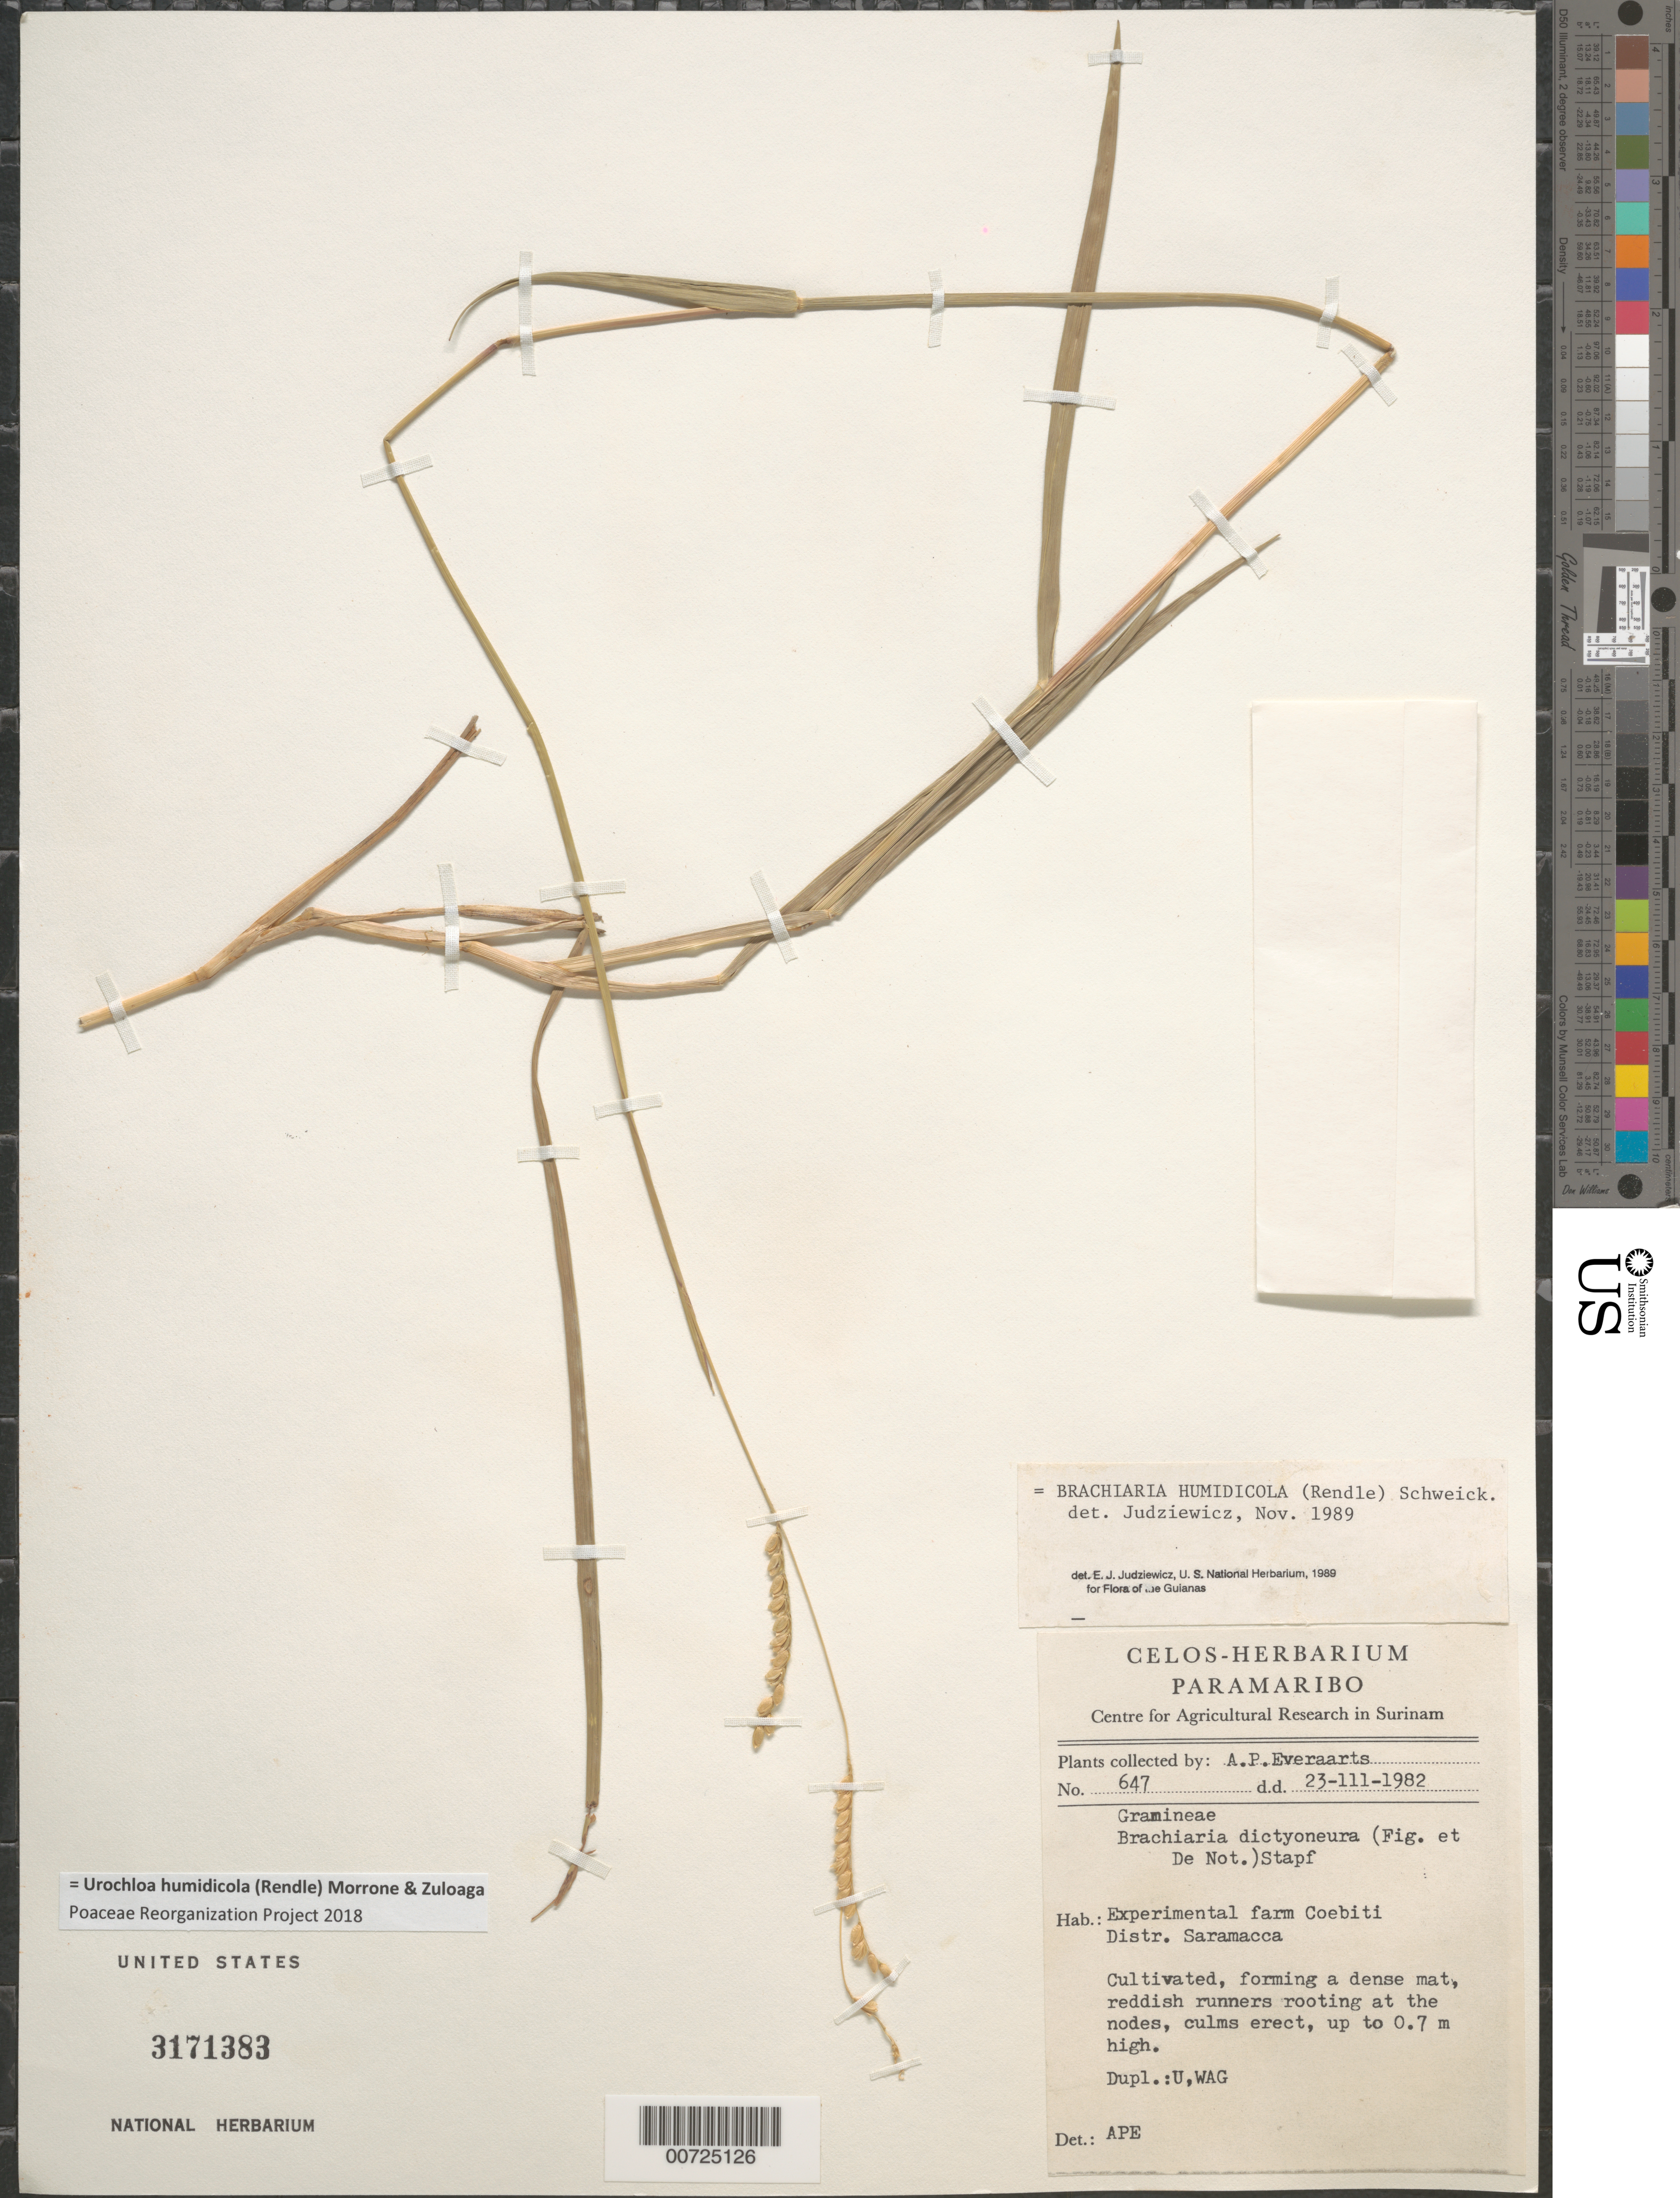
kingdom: Plantae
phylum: Tracheophyta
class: Liliopsida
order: Poales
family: Poaceae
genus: Brachiaria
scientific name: Brachiaria humidicola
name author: (Rendle) Schweick.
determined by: Judziewicz, E. J.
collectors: A. Everaarts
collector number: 647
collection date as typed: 23-Mar-82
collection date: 1982-03-23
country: Suriname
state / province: Saramacca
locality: Coebiti Experimental Farm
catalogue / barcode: US 3171383